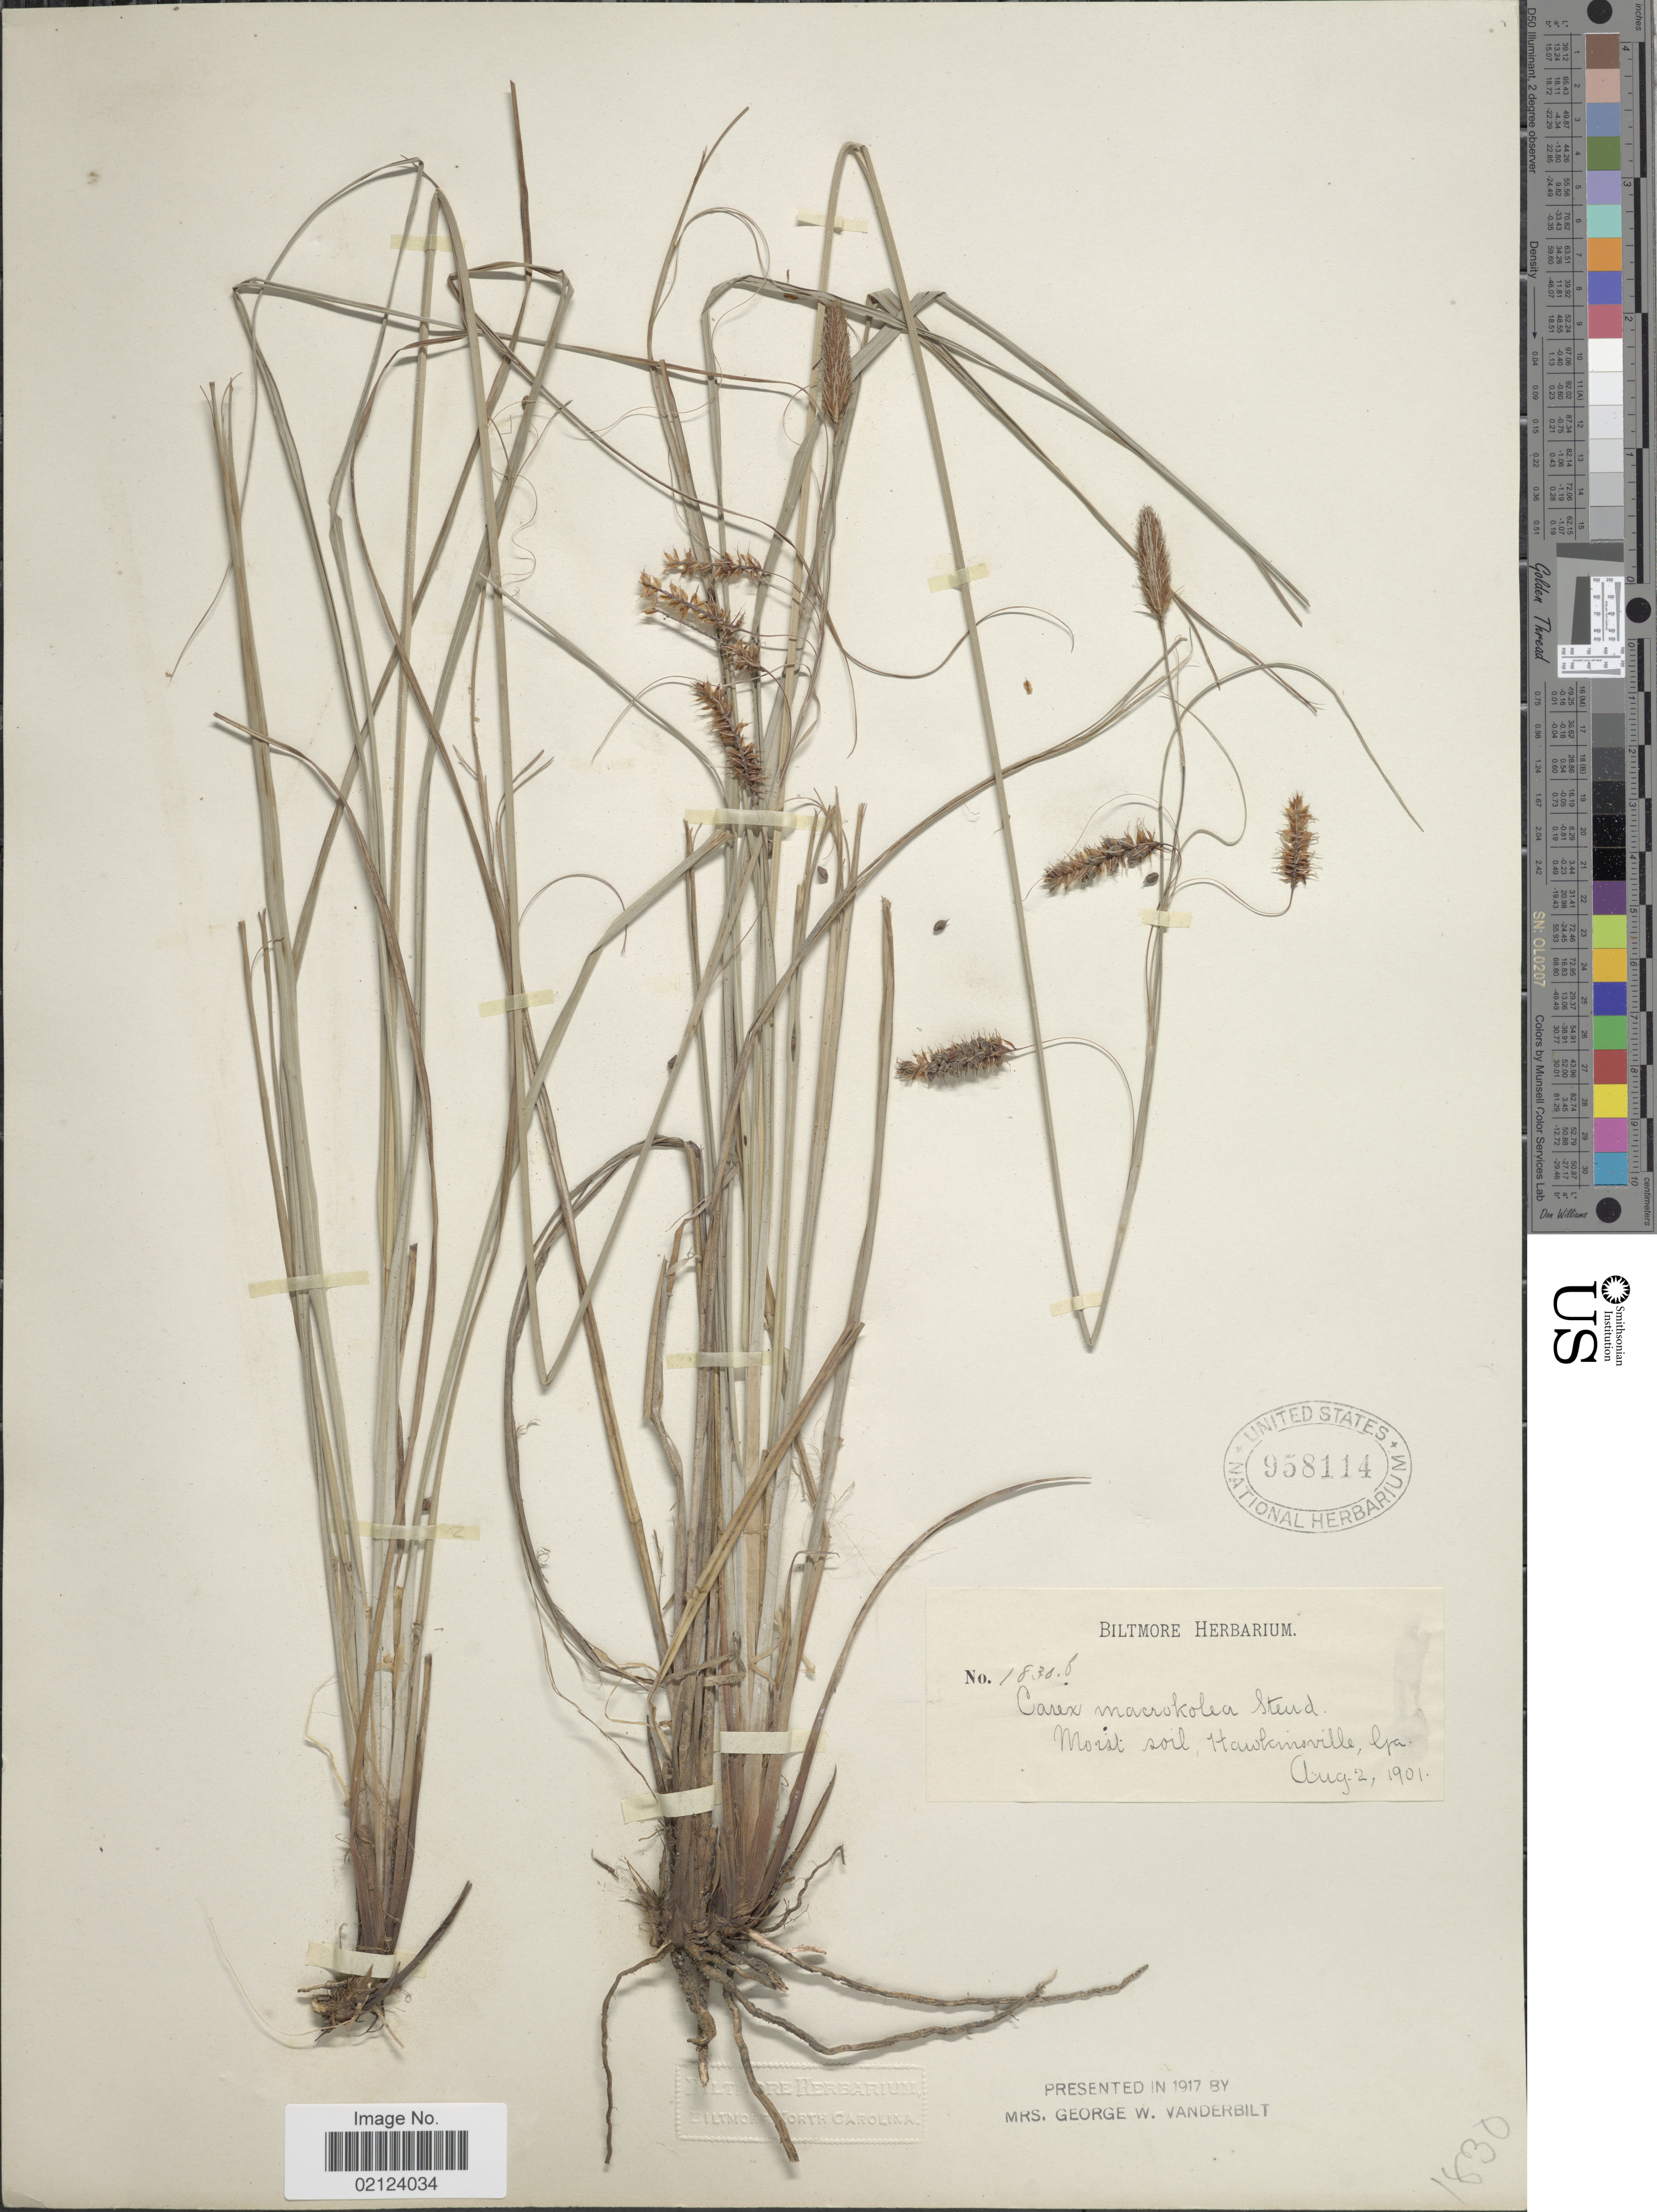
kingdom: Plantae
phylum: Tracheophyta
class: Liliopsida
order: Poales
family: Cyperaceae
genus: Carex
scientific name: Carex glaucescens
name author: Elliott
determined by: Strong, Mark T., (BOT), Smithsonian Institution - National Museum of Natural History (UNITED STATES)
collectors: ex herb. Biltmore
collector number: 1830F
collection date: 1901-08-02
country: United States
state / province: Georgia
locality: Hawkinsville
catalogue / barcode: US 958114